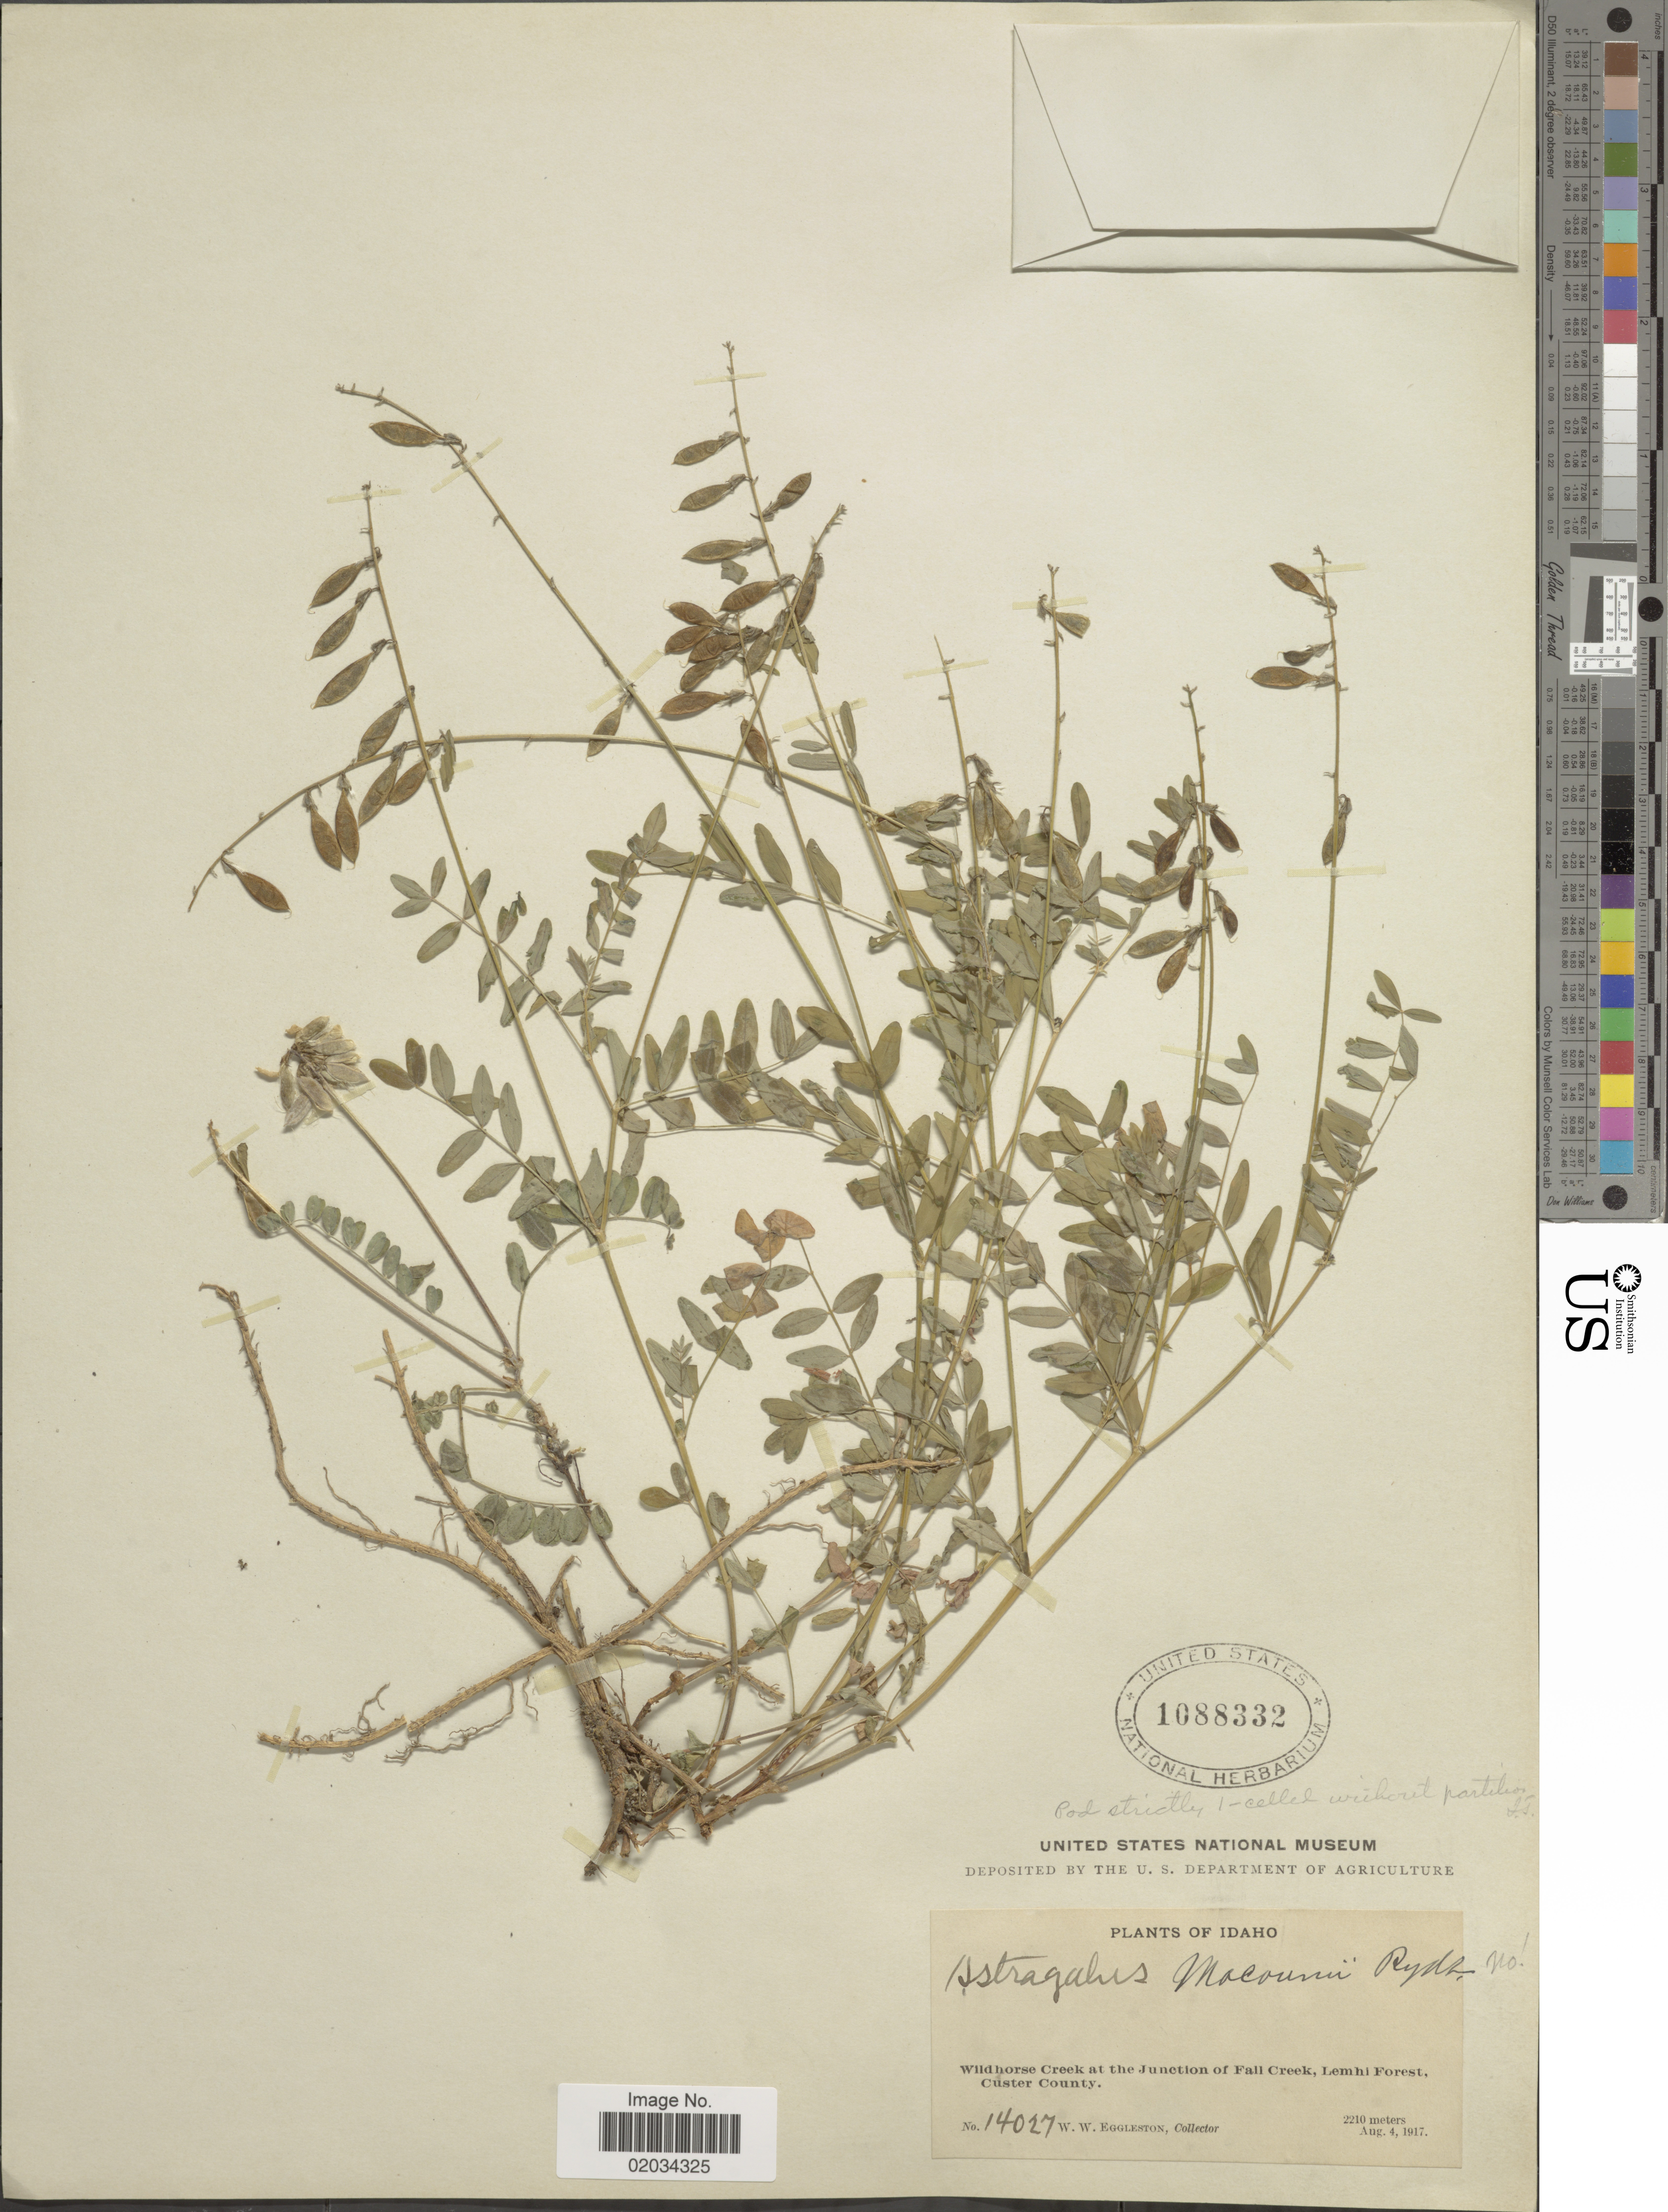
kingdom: Plantae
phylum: Tracheophyta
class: Magnoliopsida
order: Fabales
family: Fabaceae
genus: Astragalus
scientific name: Astragalus robbinsii var. minor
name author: (Hook.) Barneby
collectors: W. W. Eggleston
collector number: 14027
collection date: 1917-08-04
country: United States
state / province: Idaho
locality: Wildhorse Creek at the junction of Fall Creek, Lemhi Forest, Custer County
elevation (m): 2210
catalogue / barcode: US 1088332